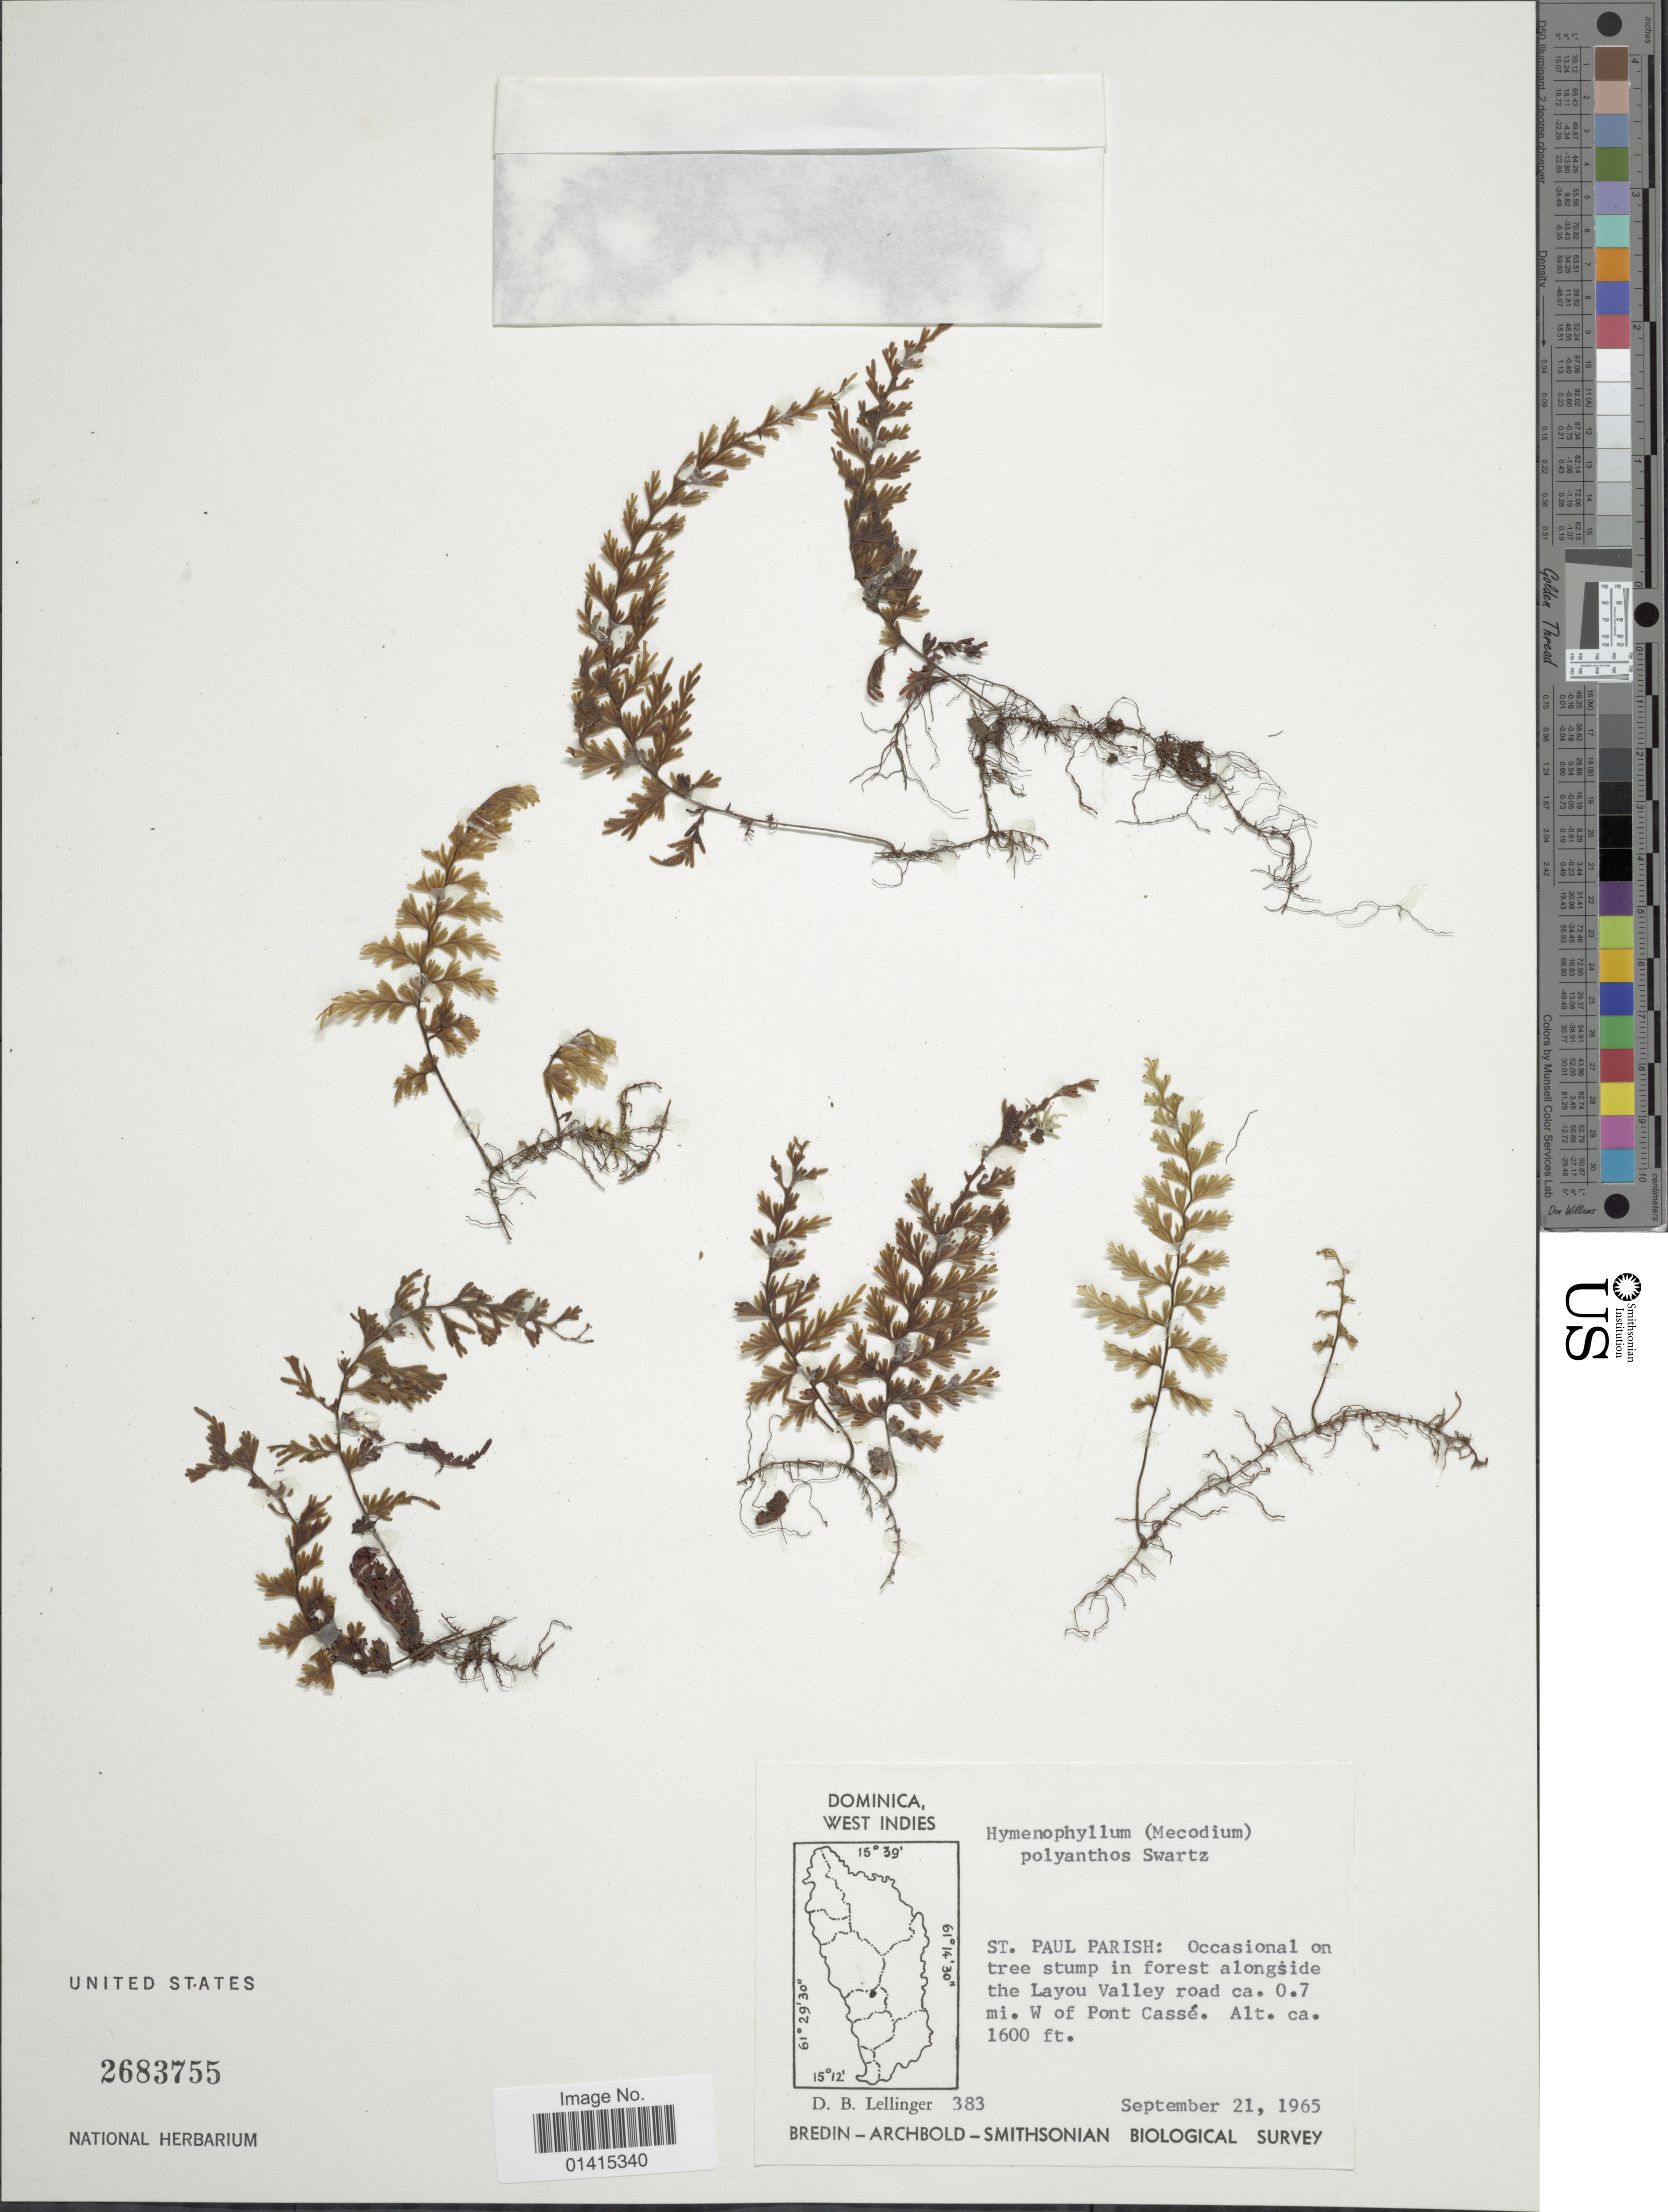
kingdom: Plantae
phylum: Tracheophyta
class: Polypodiopsida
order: Hymenophyllales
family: Hymenophyllaceae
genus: Hymenophyllum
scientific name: Hymenophyllum polyanthos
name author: (Sw.) Sw.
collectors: D. B. Lellinger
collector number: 383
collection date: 1965-09-21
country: Dominica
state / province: St. Paul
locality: Dominica, West Indies, St. Paul Parish: occasional on tree stump in forest alongside the Layou valley road ca. 0.7 mi. W of Pont Cassé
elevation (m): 488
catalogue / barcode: US 2683755